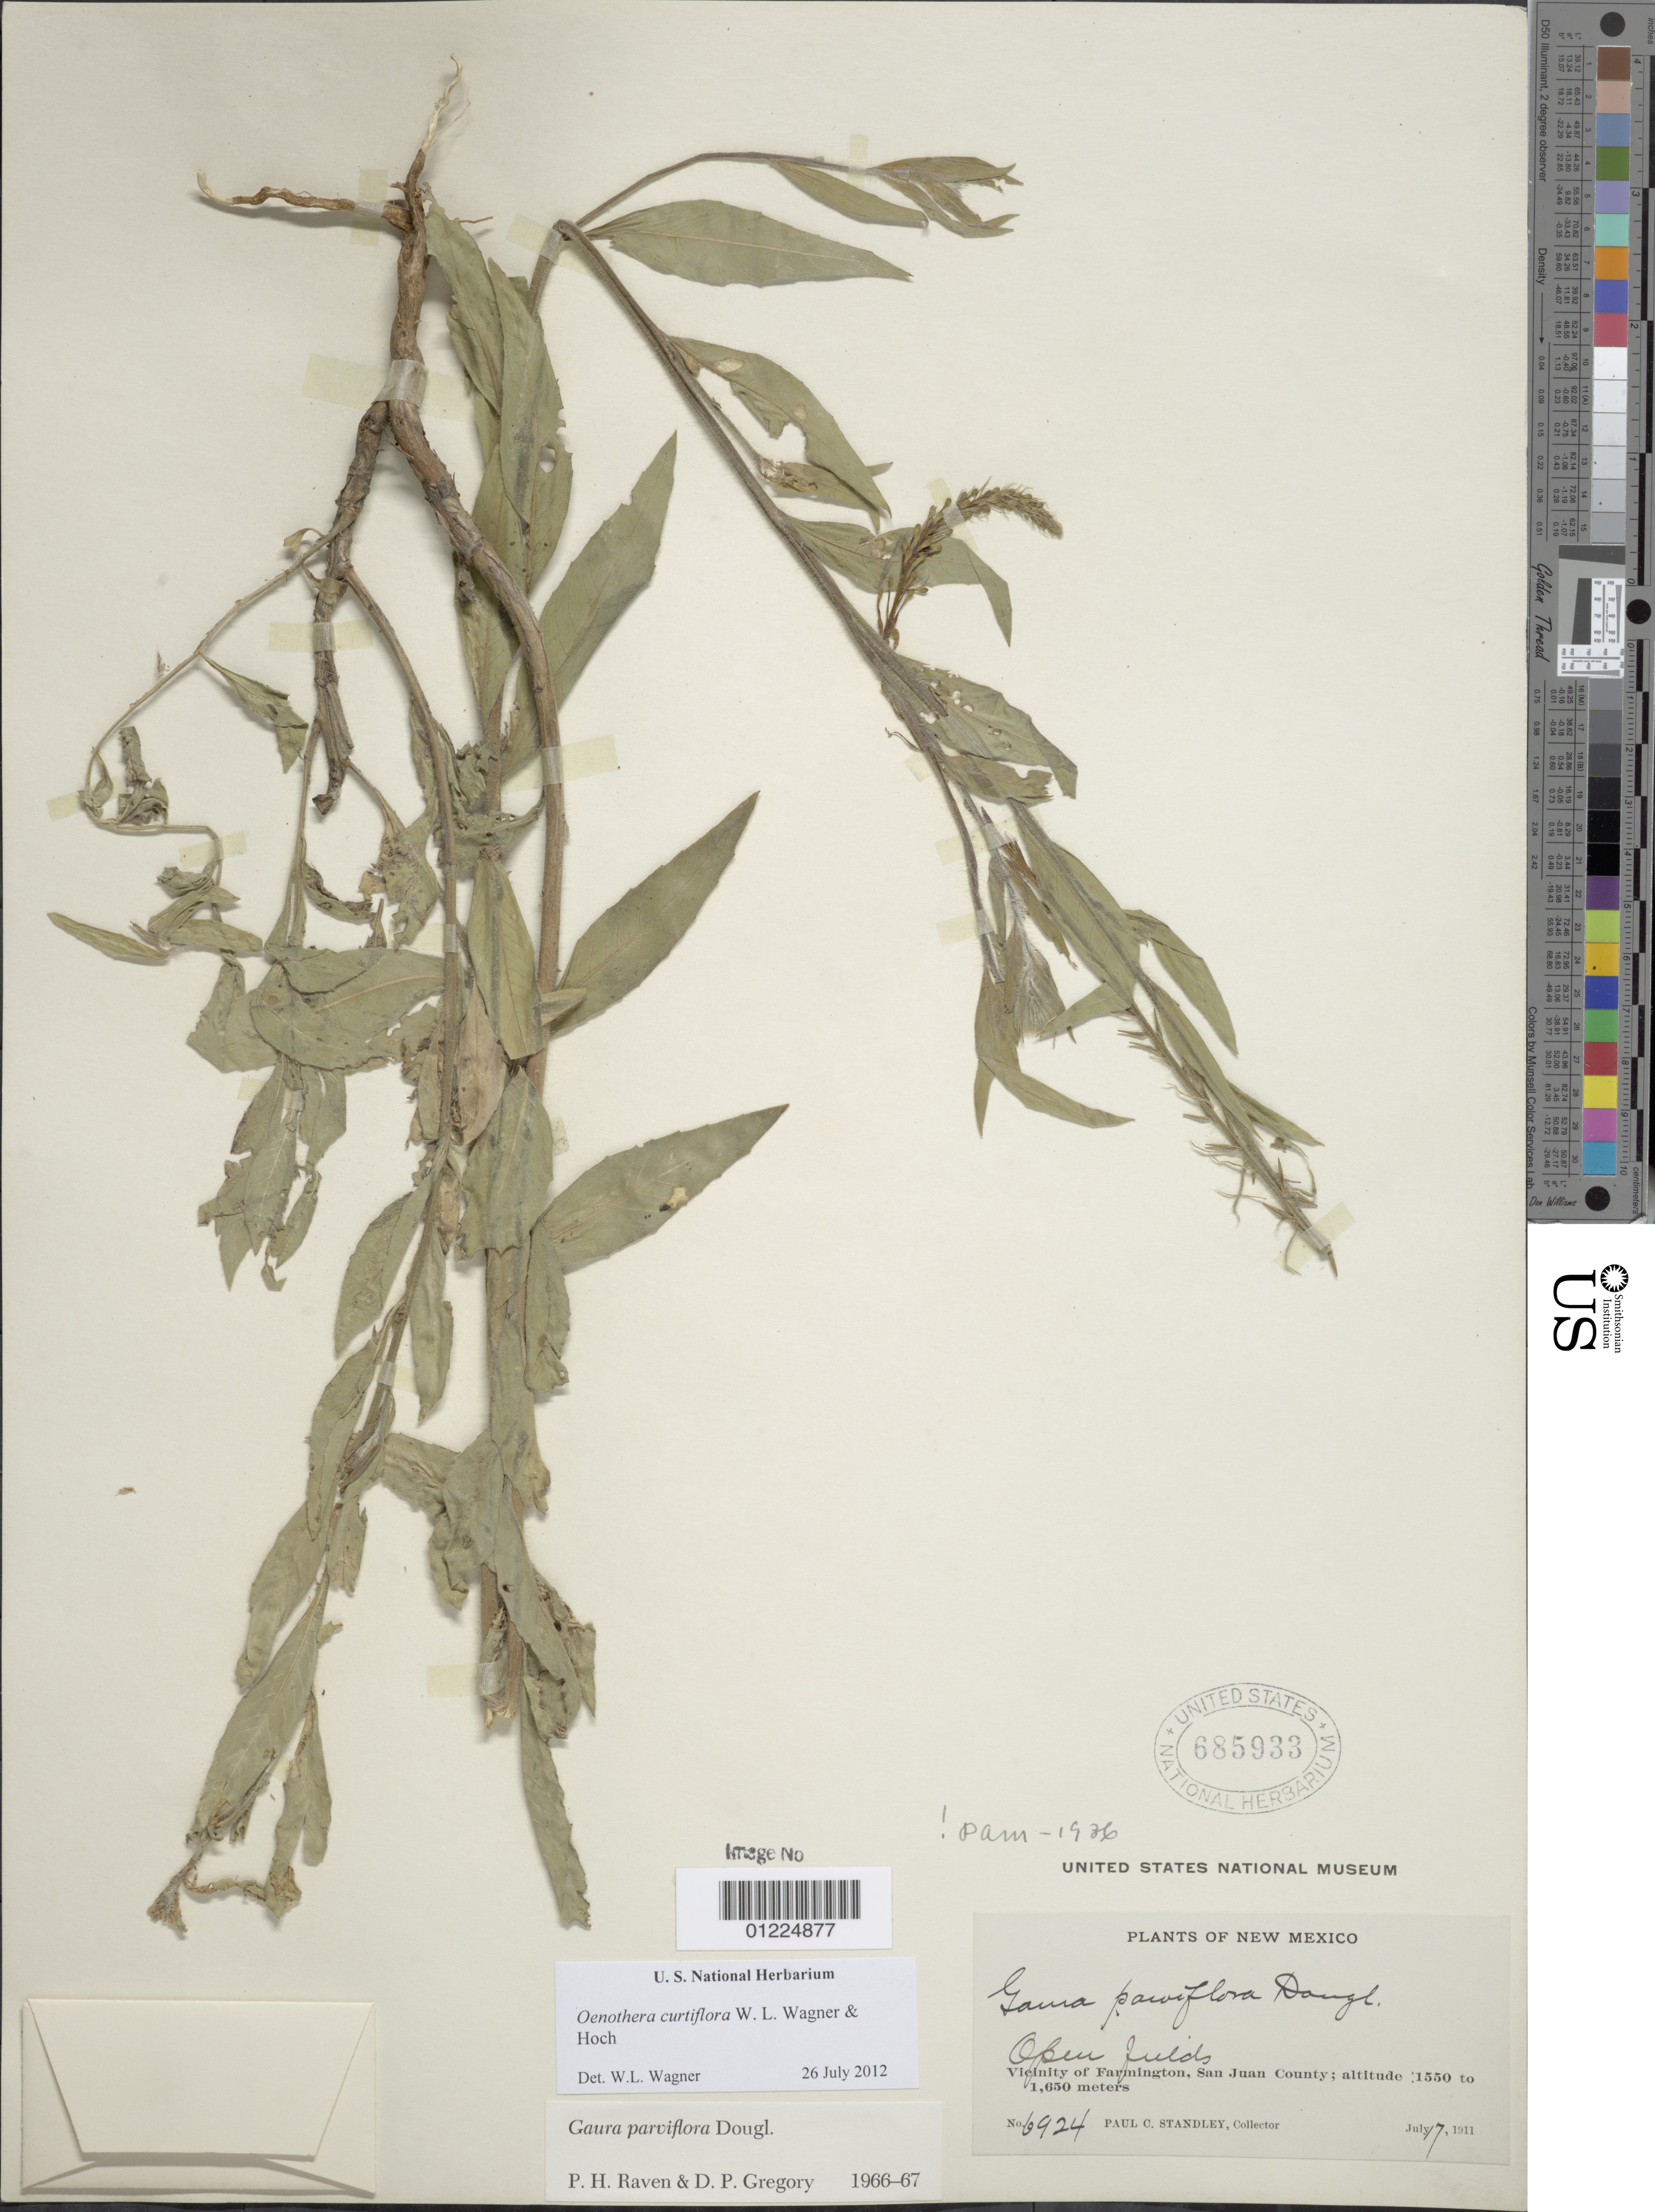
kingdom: Plantae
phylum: Tracheophyta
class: Magnoliopsida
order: Myrtales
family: Onagraceae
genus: Oenothera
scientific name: Oenothera curtiflora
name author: W.L. Wagner & Hoch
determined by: Wagner, W. L., (BOT), Smithsonian Institution - National Museum of Natural History (UNITED STATES)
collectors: P. C. Standley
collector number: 6924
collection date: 1911-07-17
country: United States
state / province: New Mexico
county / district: San Juan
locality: Vicinity of Farmington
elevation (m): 1550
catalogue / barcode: US 685933